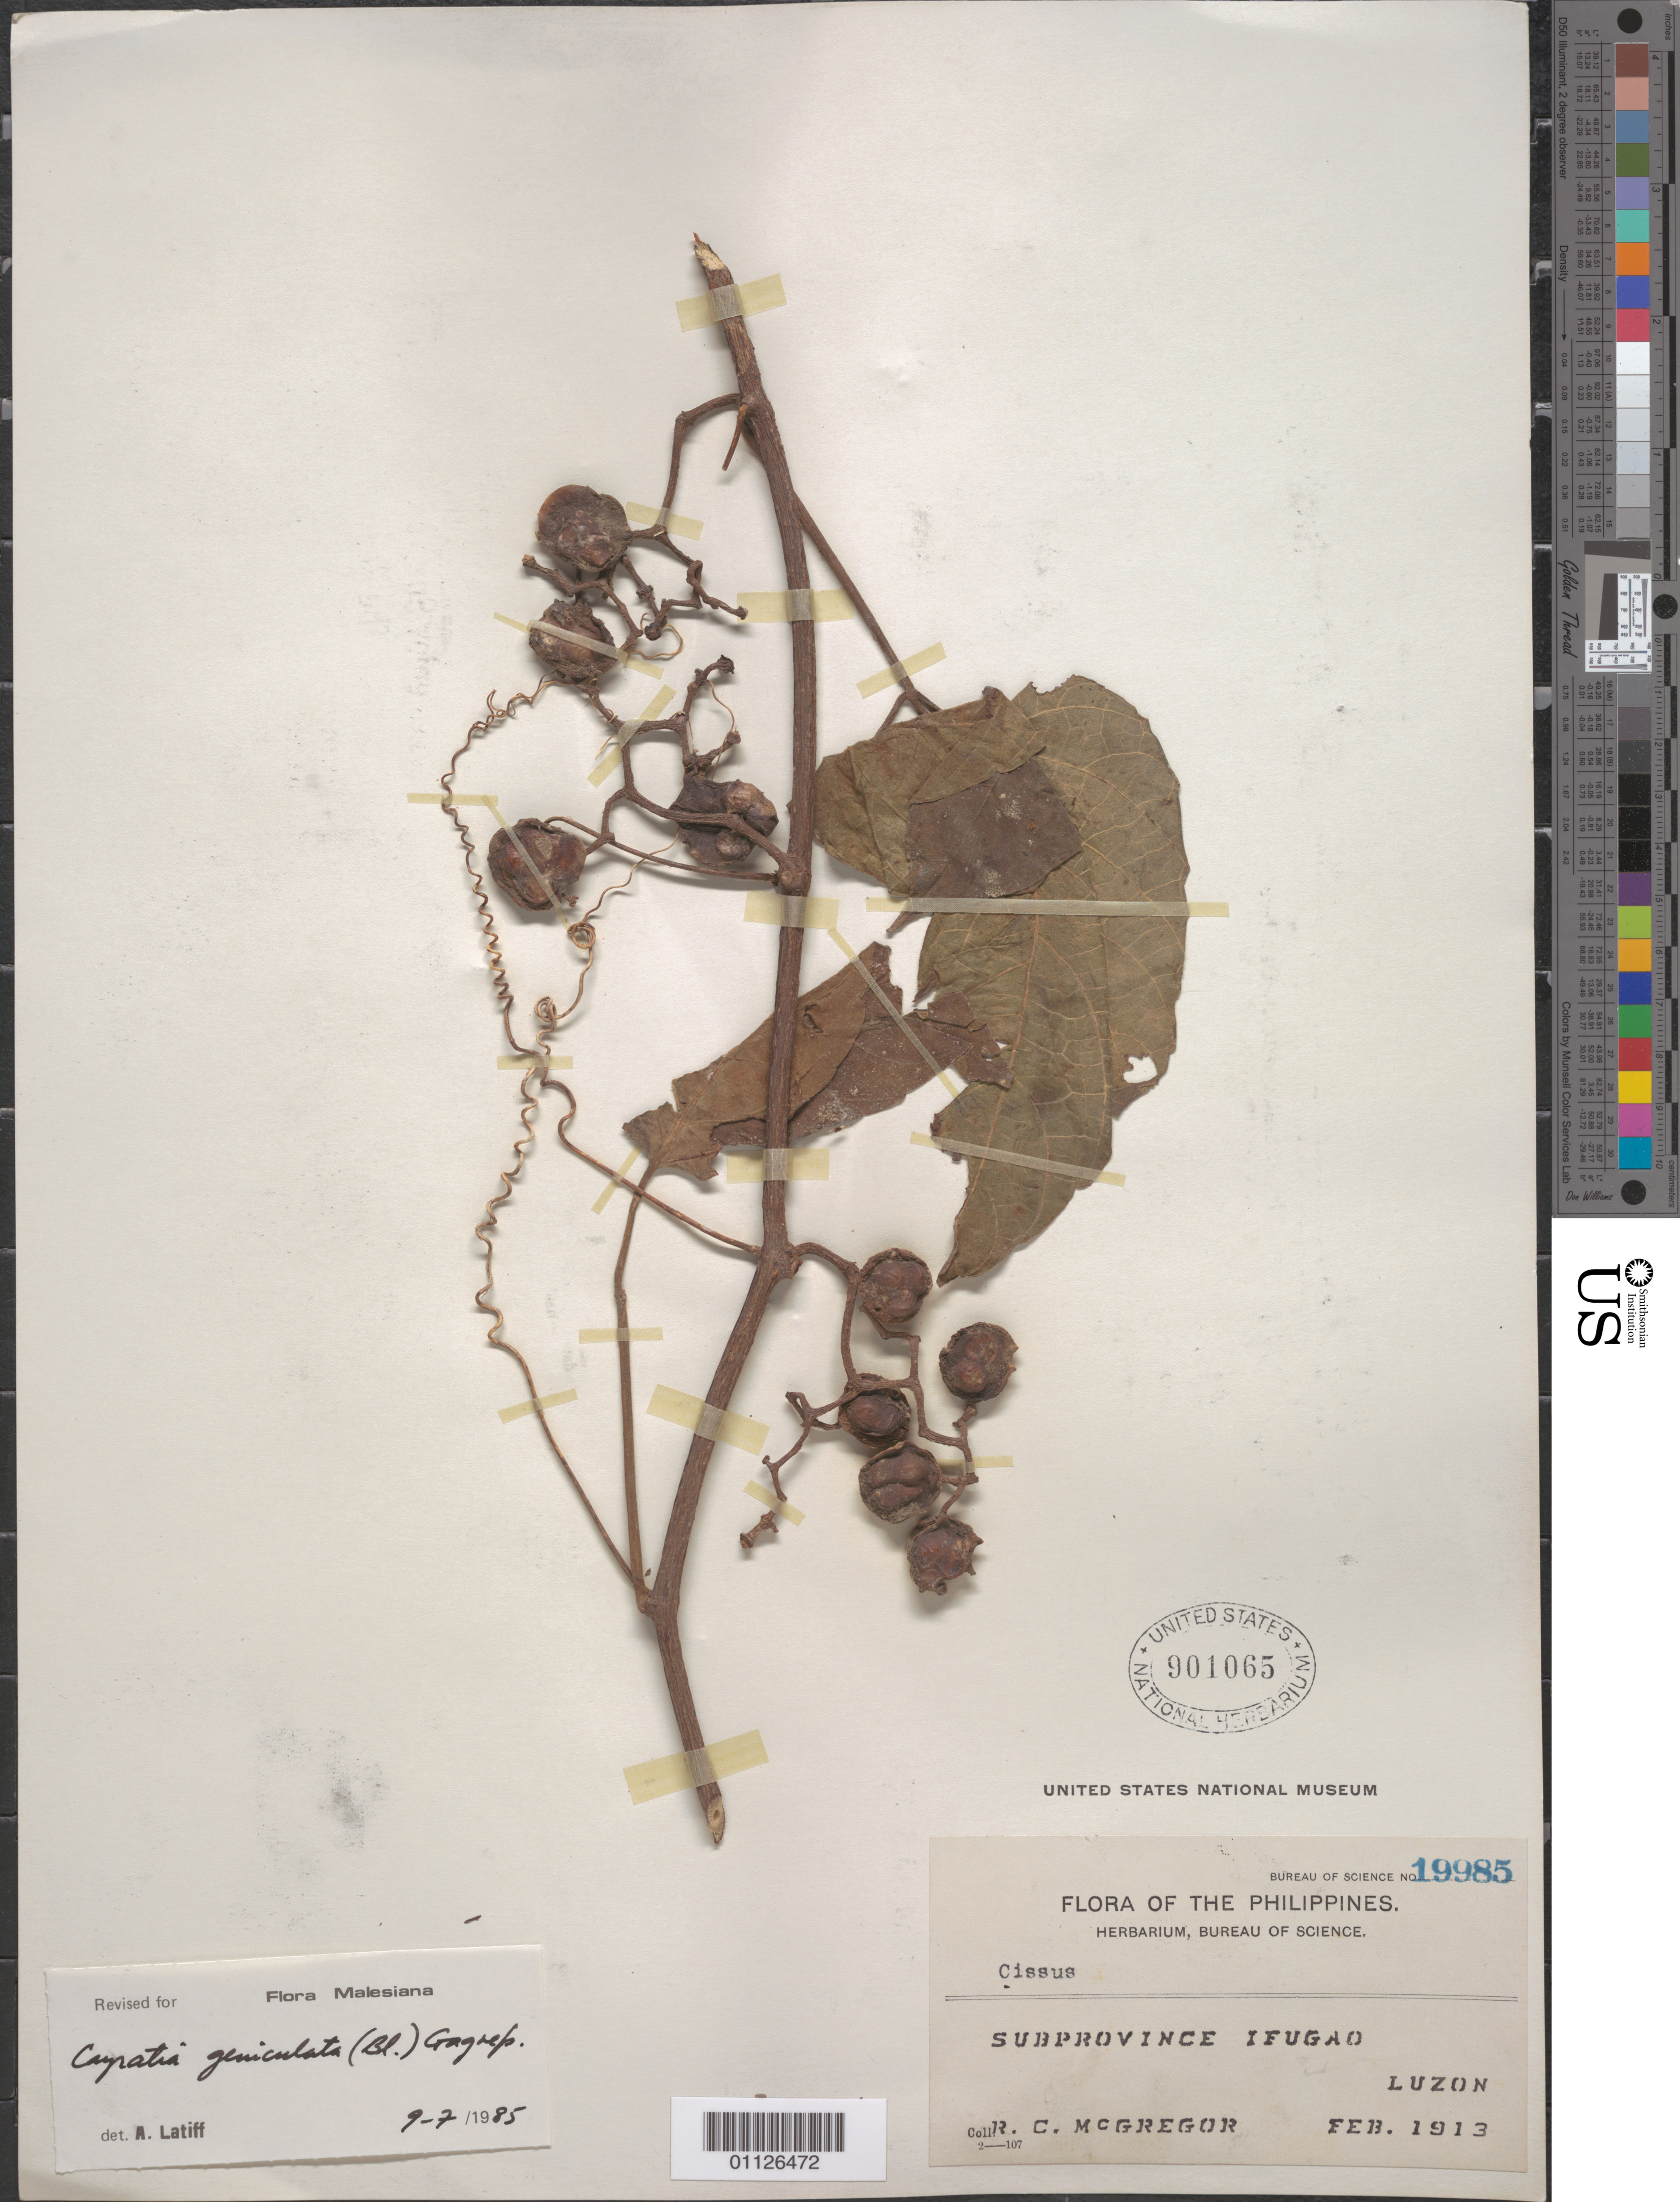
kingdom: Plantae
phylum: Tracheophyta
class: Magnoliopsida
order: Vitales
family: Vitaceae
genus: Cayratia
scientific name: Cayratia geniculata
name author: (Blume) Gagnep.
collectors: C. McGregor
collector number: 19985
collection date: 1913-02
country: Philippines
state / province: Cordillera (Administrative Region)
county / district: Ifugao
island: Luzon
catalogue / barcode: US 901065